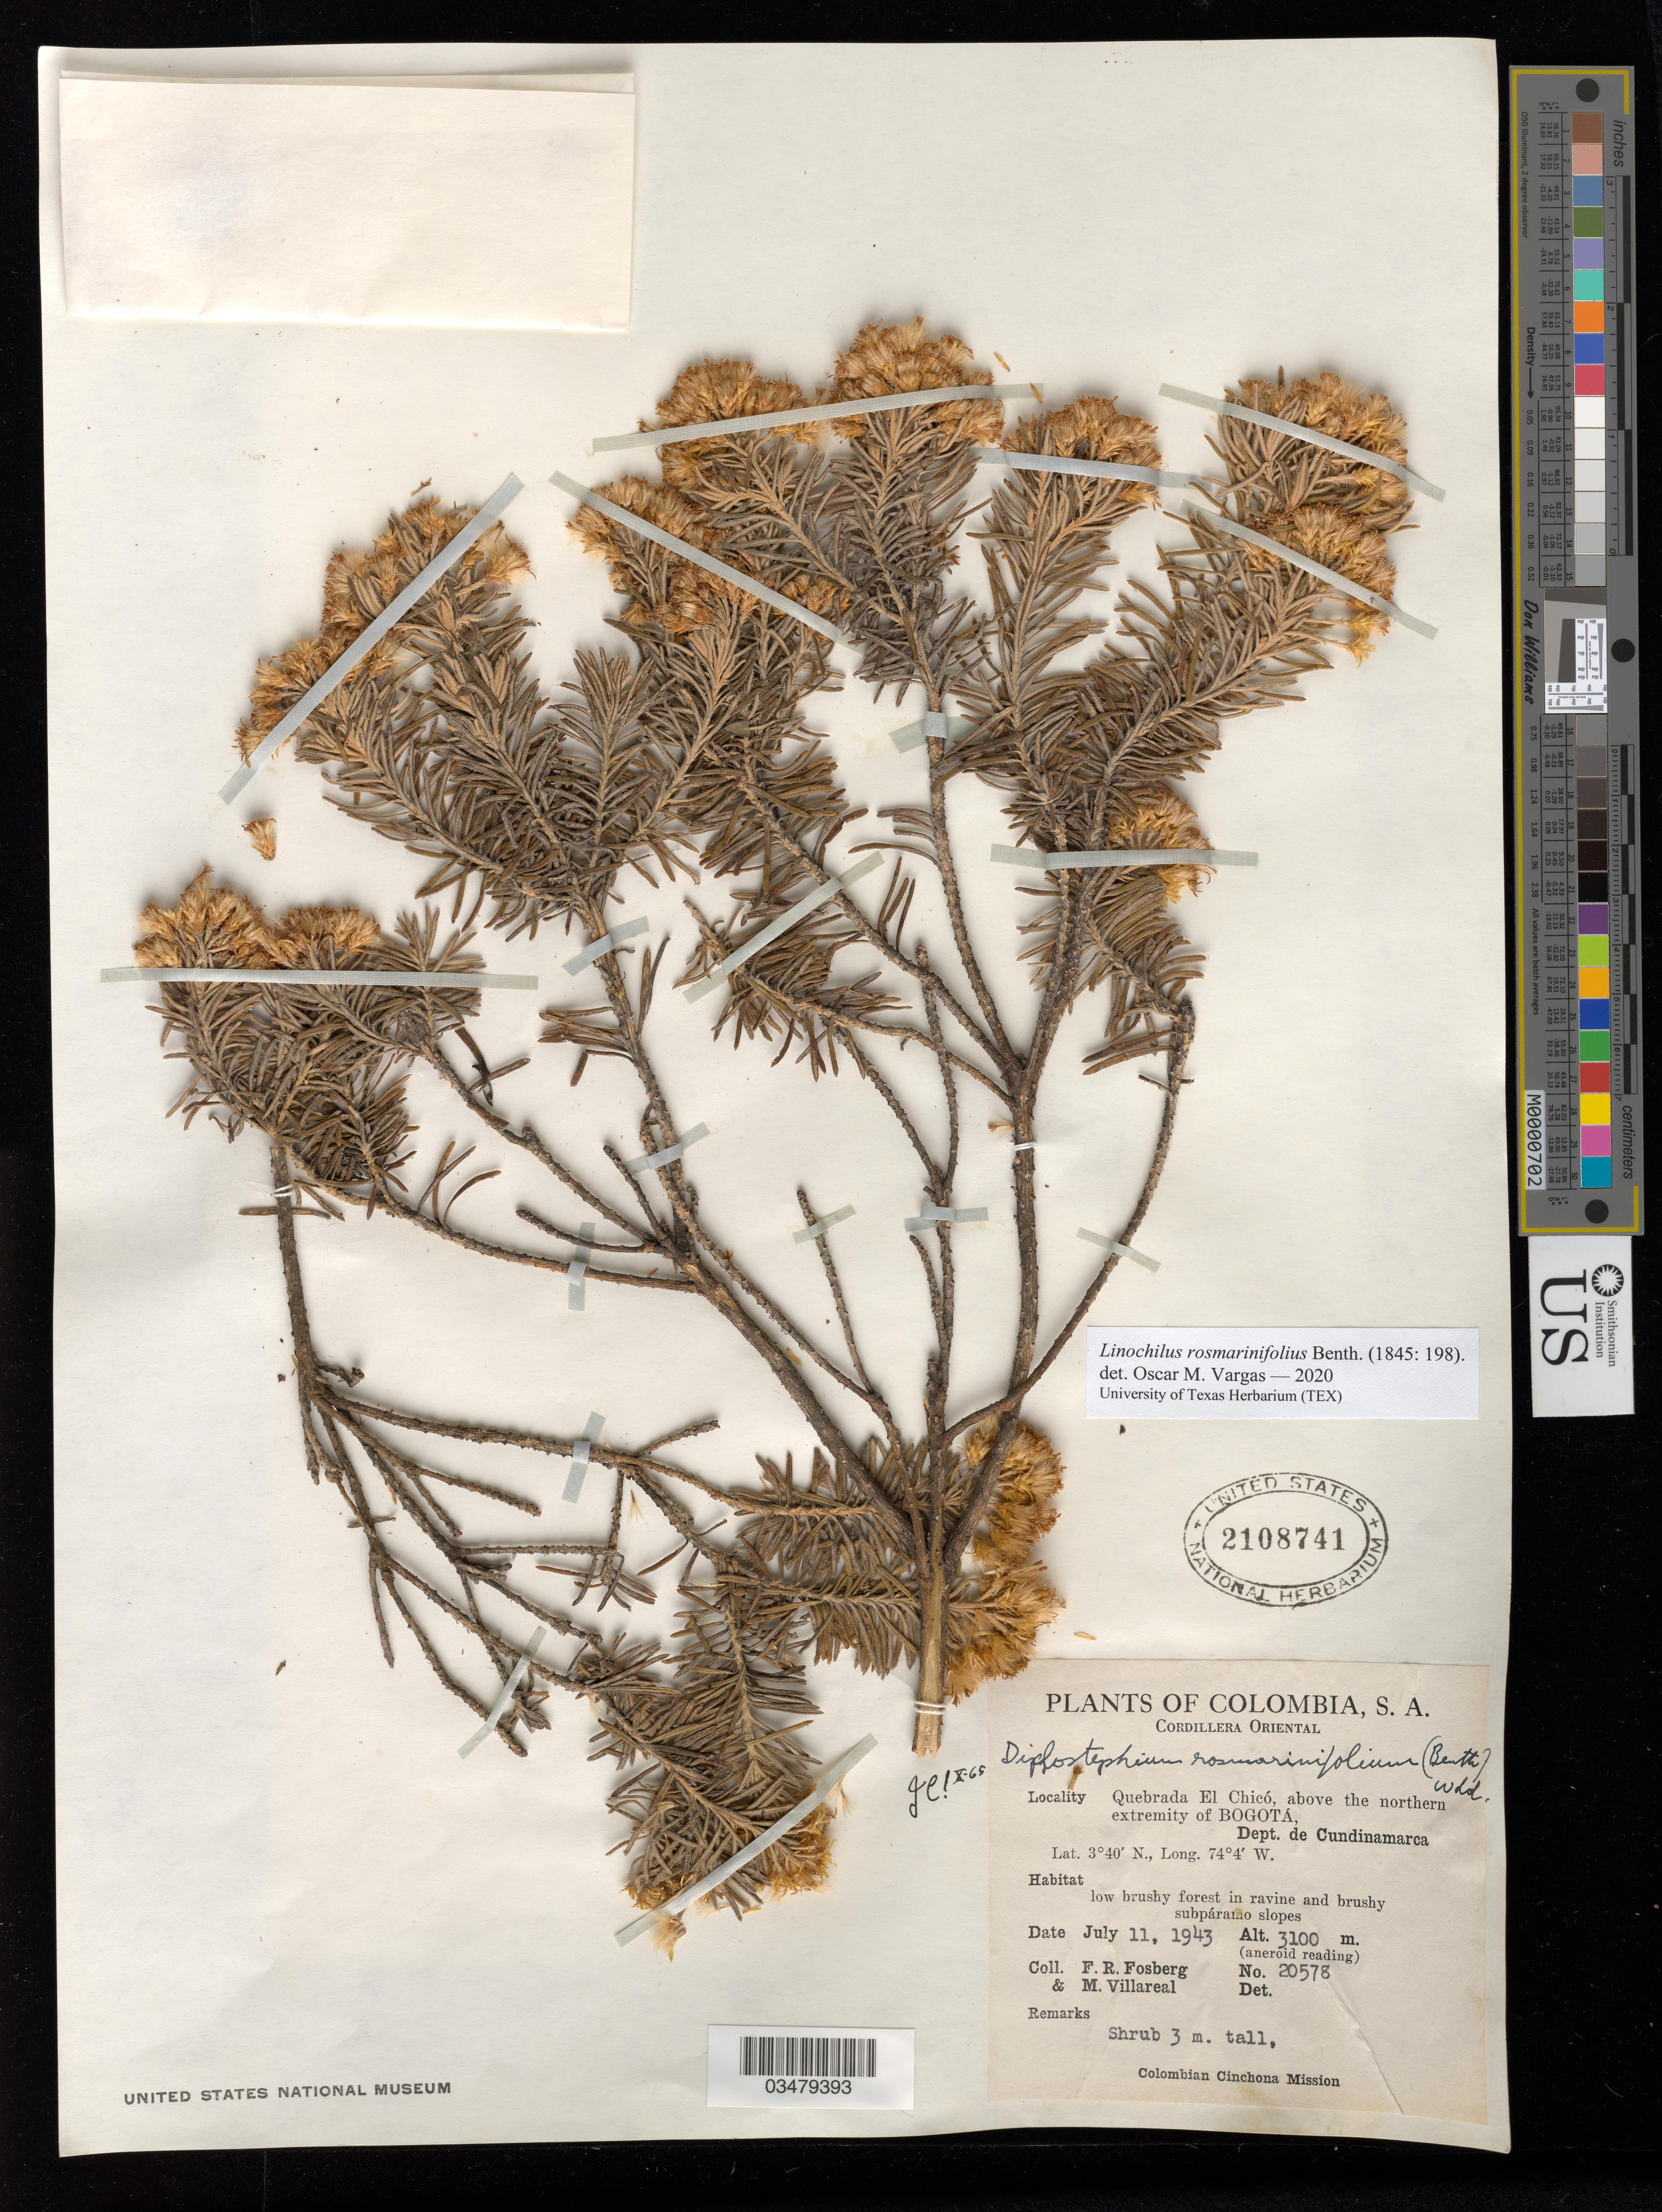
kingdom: Plantae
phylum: Tracheophyta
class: Magnoliopsida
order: Asterales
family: Asteraceae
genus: Linochilus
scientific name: Linochilus rosmarinifolius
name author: Benth.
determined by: Vargas, Oscar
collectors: F. R. Fosberg & M. Villareal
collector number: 20578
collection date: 1943-07-11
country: Colombia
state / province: Cundinamarca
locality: Cordillera Oriental, Quebrada El Chicó, above the northern extremity of Bogotá.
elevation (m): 3000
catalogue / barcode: US 2108741